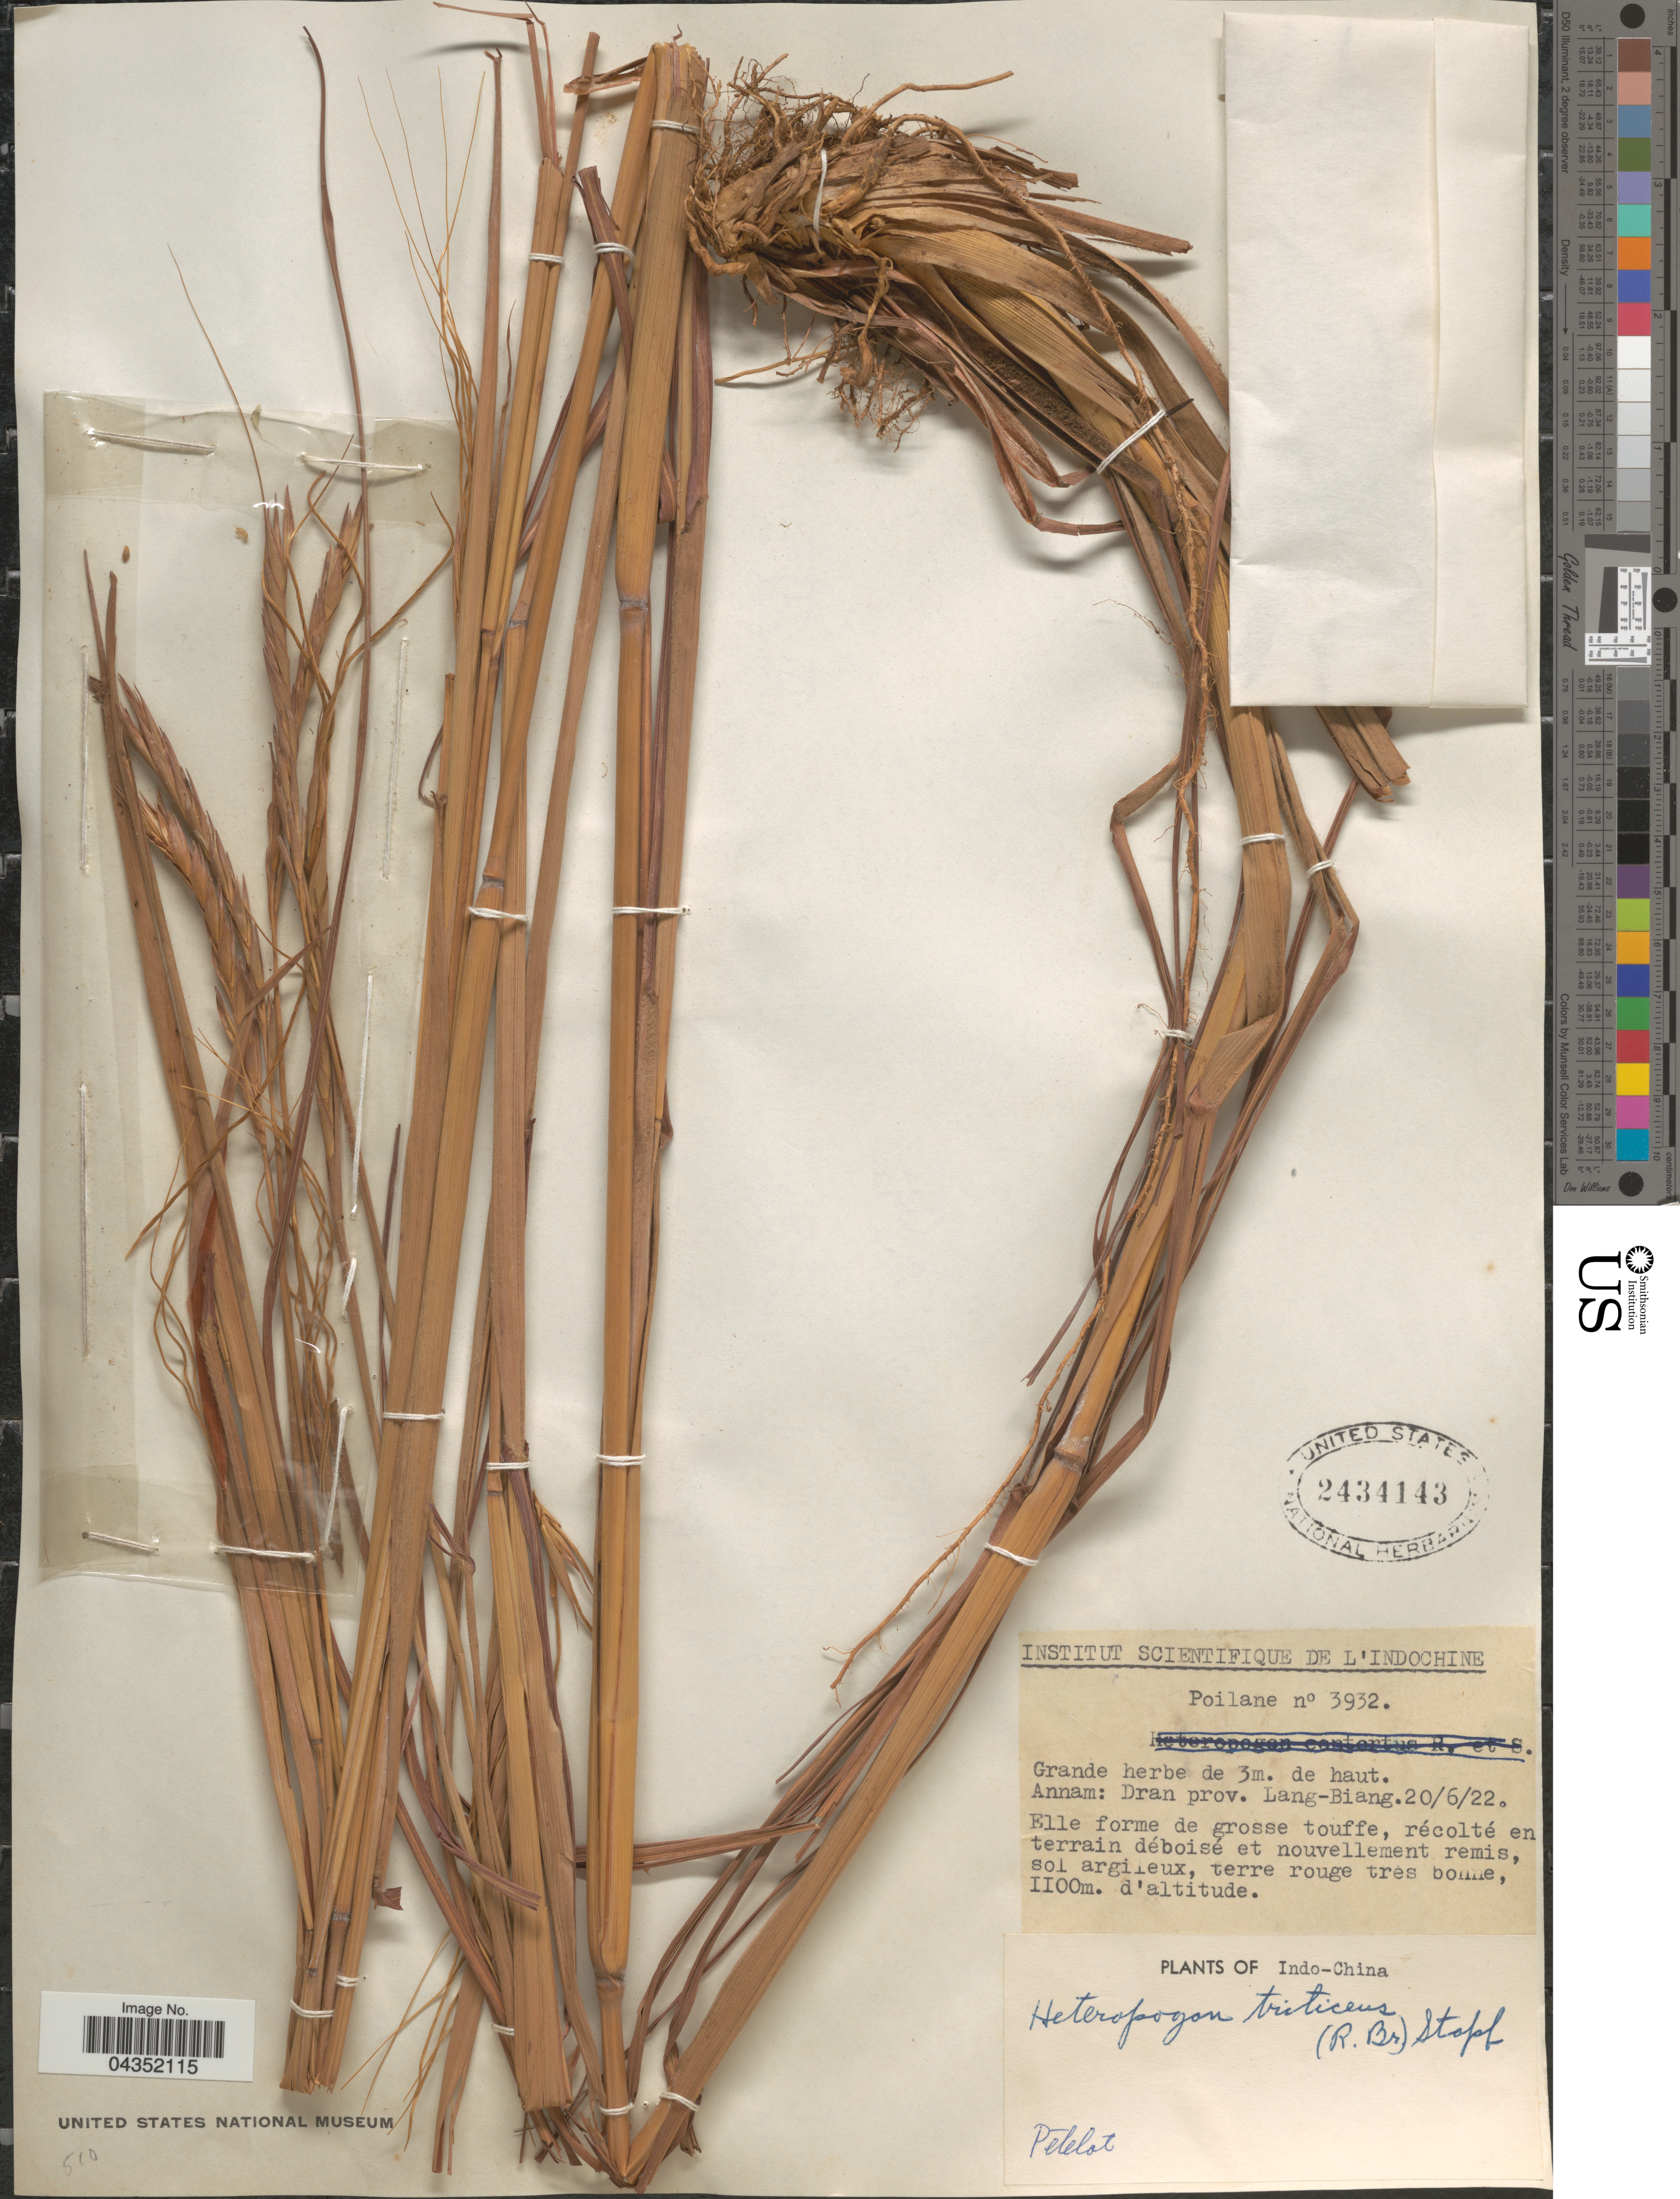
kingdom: Plantae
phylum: Tracheophyta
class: Liliopsida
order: Poales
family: Poaceae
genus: Heteropogon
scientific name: Heteropogon triticeus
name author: (R. Br.) Stapf ex Craib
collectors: Pételot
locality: Indo-China.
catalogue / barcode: US 2434143-2